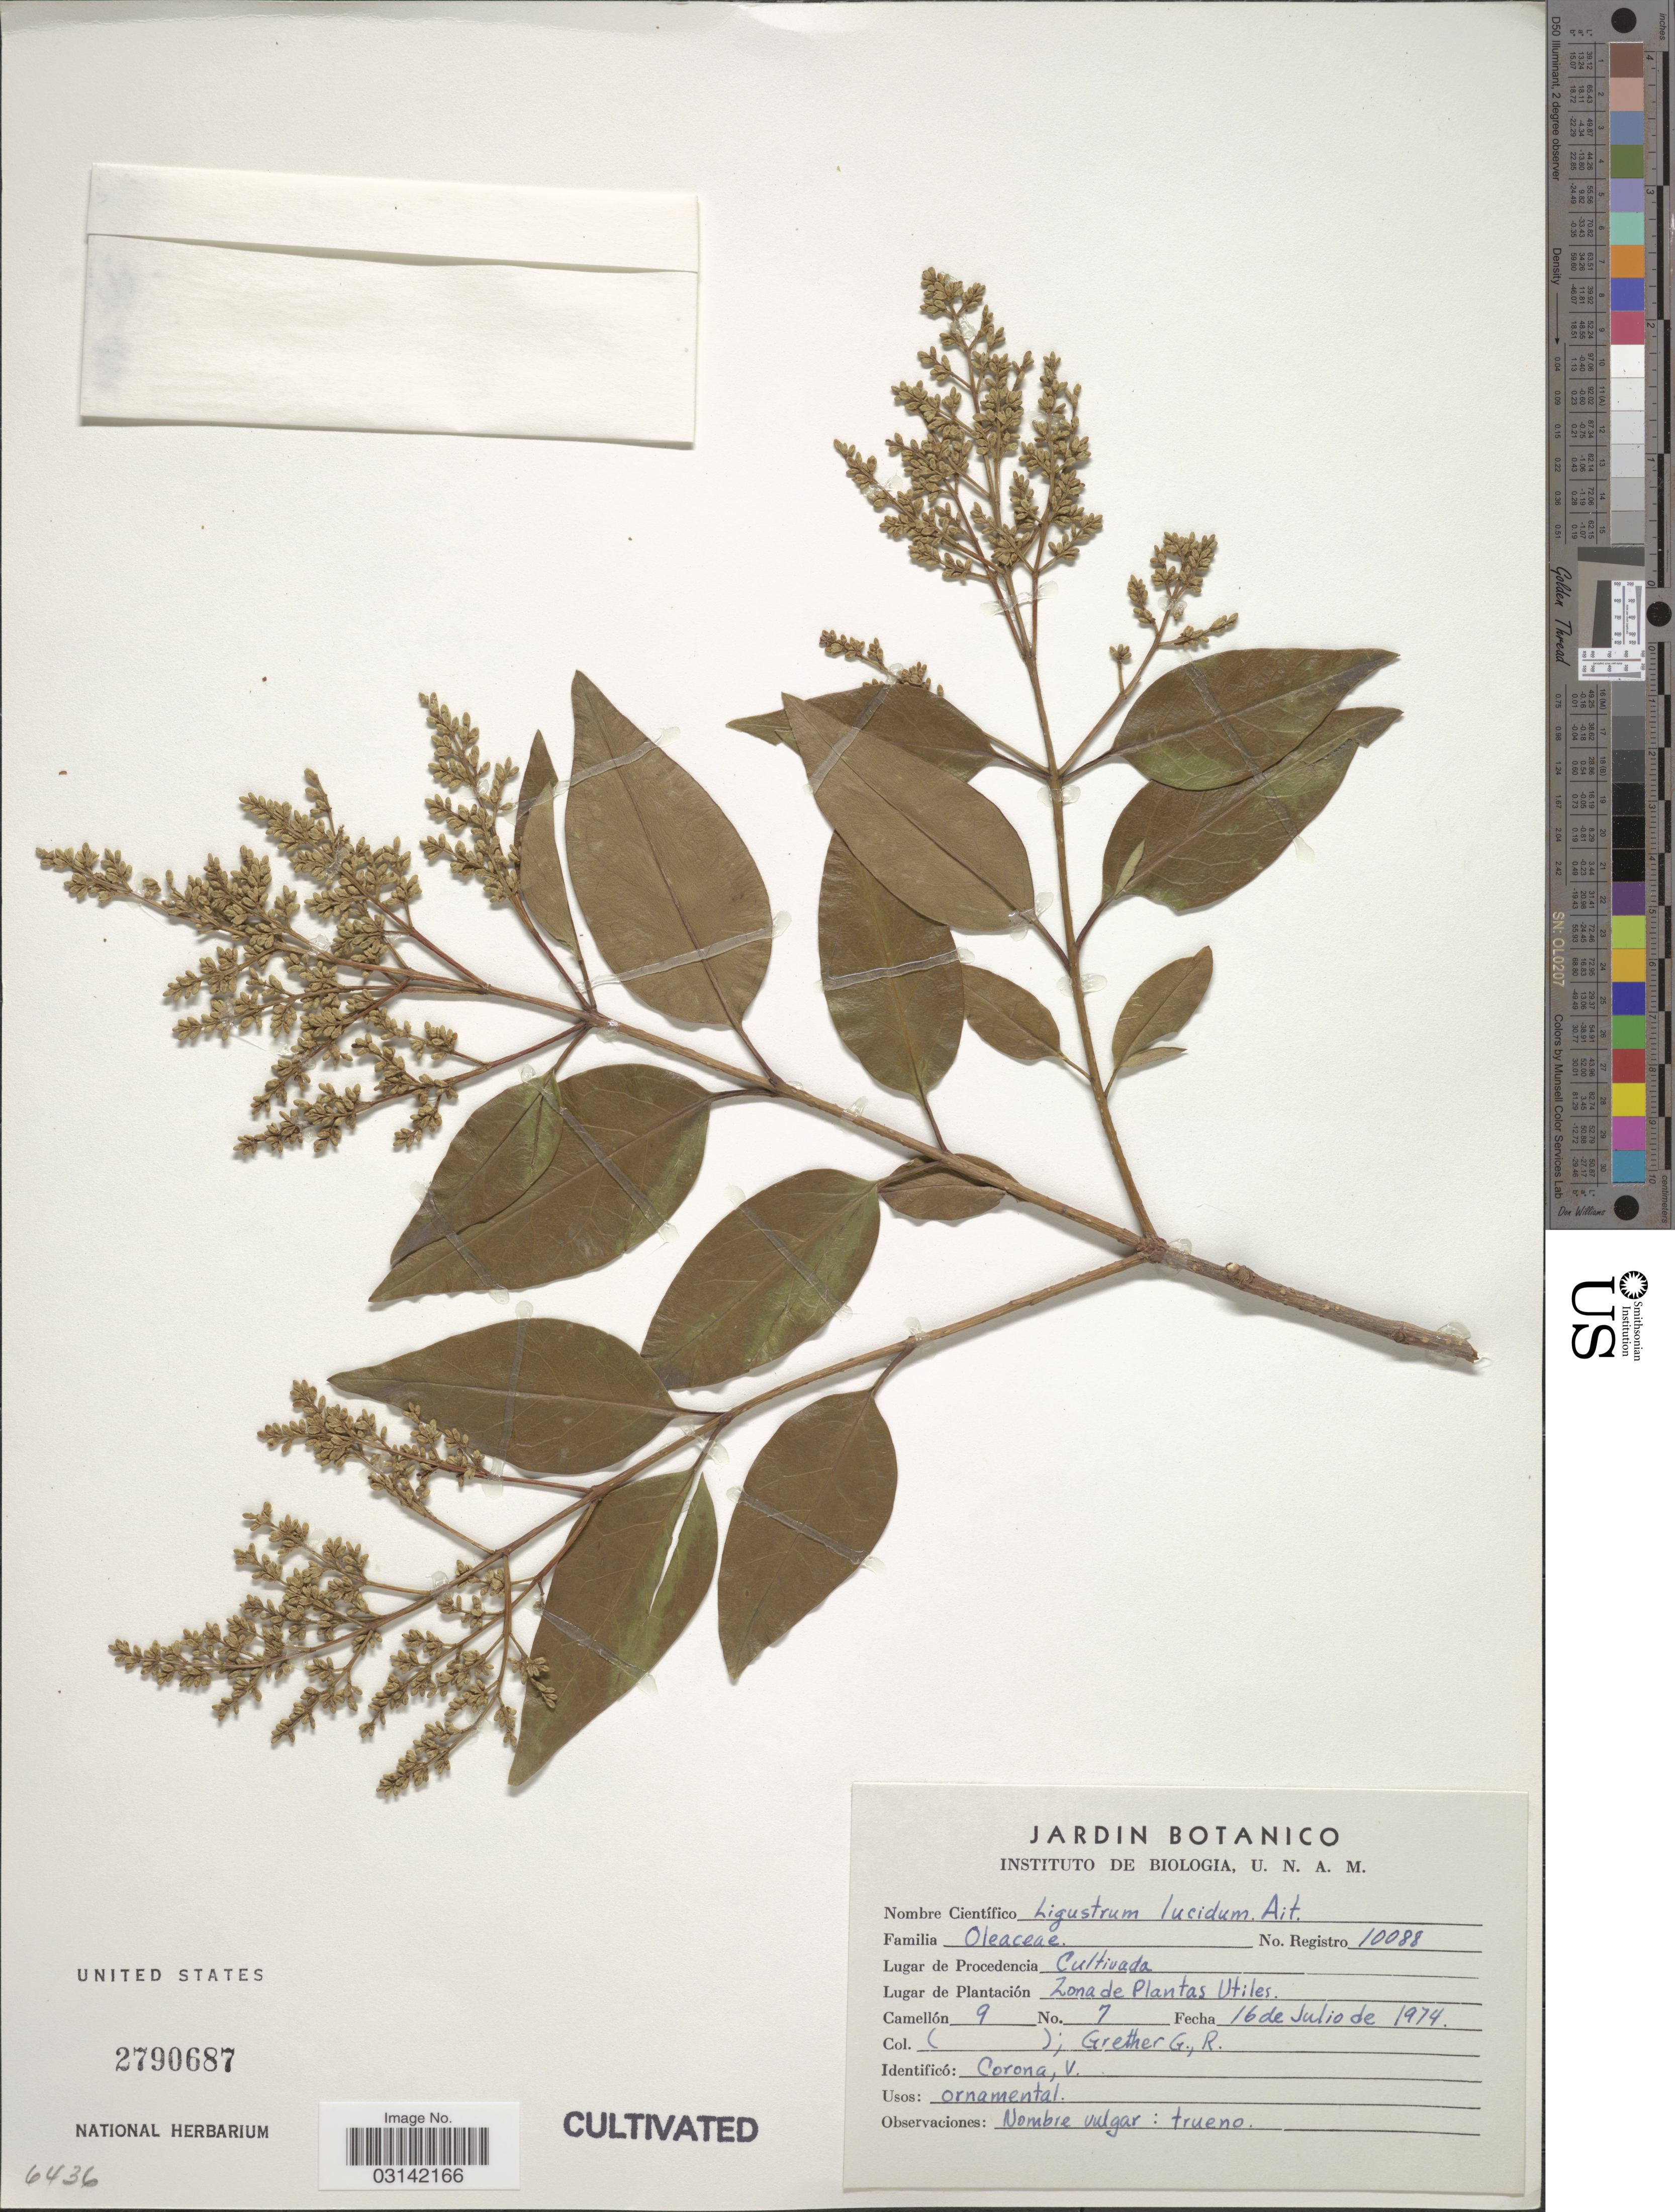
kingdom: Plantae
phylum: Tracheophyta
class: Magnoliopsida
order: Lamiales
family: Oleaceae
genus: Ligustrum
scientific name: Ligustrum lucidum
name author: W.T. Aiton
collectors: R. Grether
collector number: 7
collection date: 1974-07-16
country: Mexico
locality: Zona de Plantas Utiles, Camellón 9.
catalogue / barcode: US 2790687